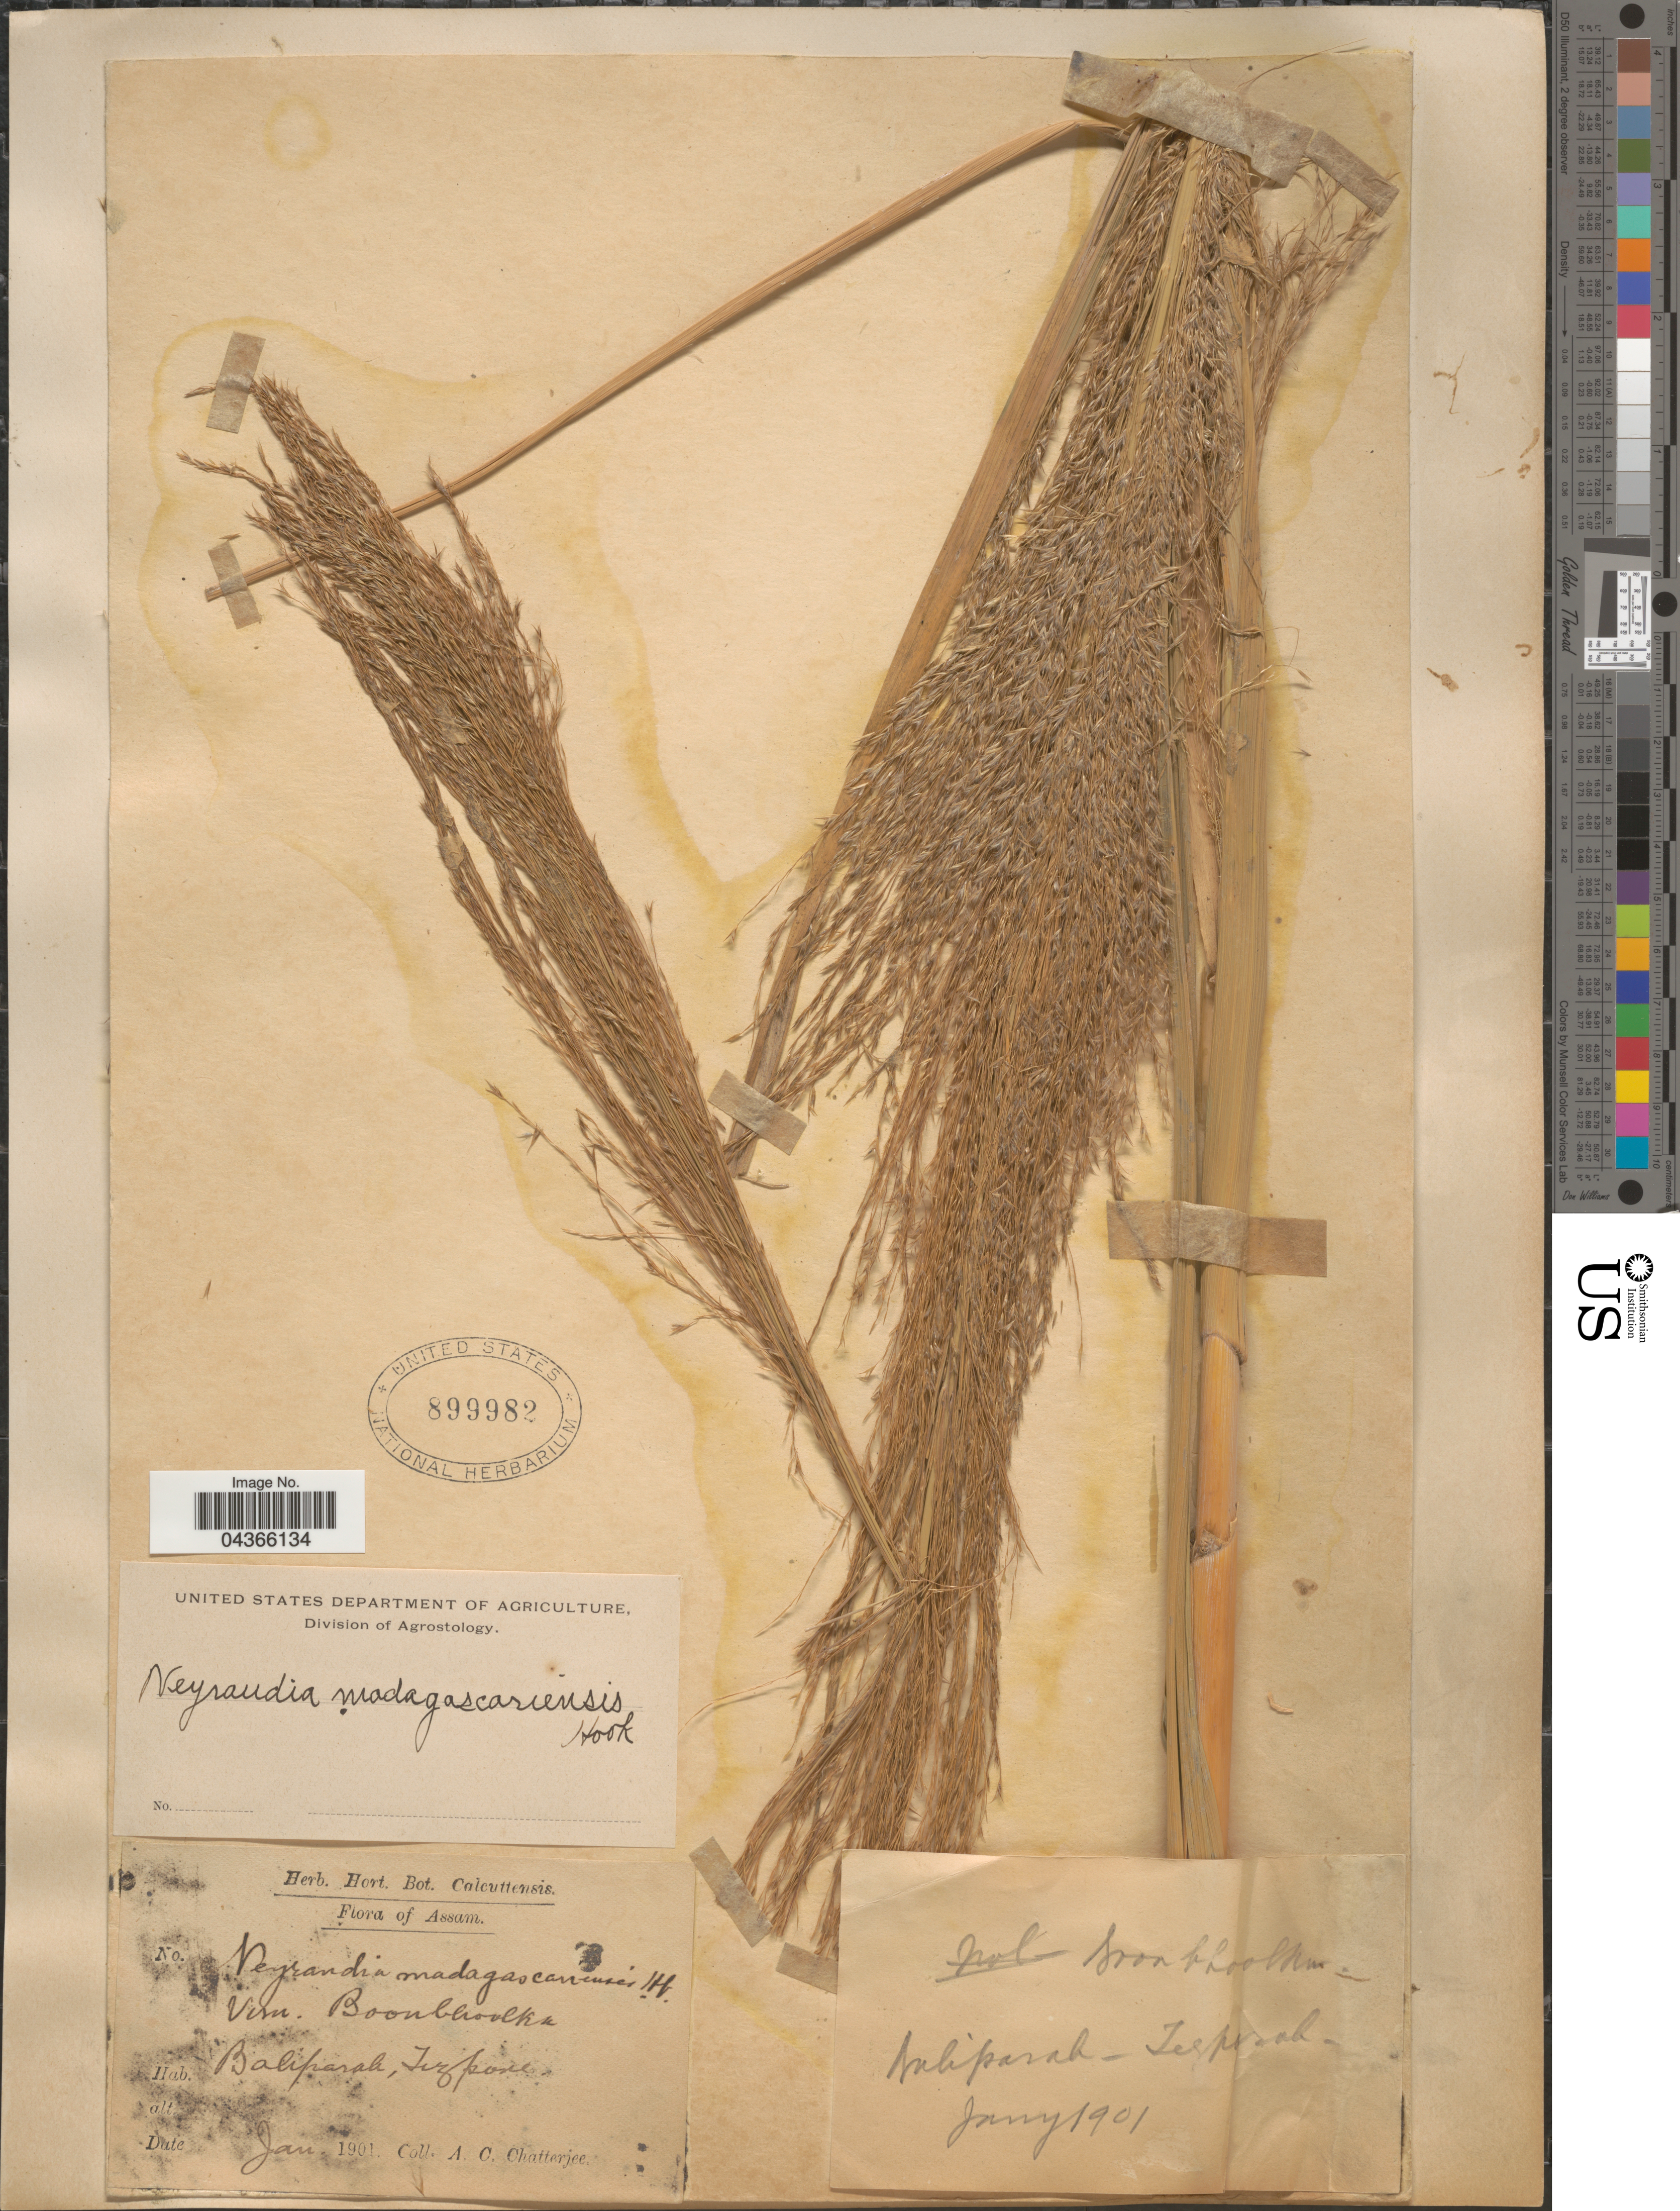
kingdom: Plantae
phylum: Tracheophyta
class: Liliopsida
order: Poales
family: Poaceae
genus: Neyraudia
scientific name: Neyraudia arundinacea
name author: (L.) Henr.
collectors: A. Chatterjee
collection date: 1901-01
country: India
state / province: Assam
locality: Baliparah, Tezpore.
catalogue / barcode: US 899982